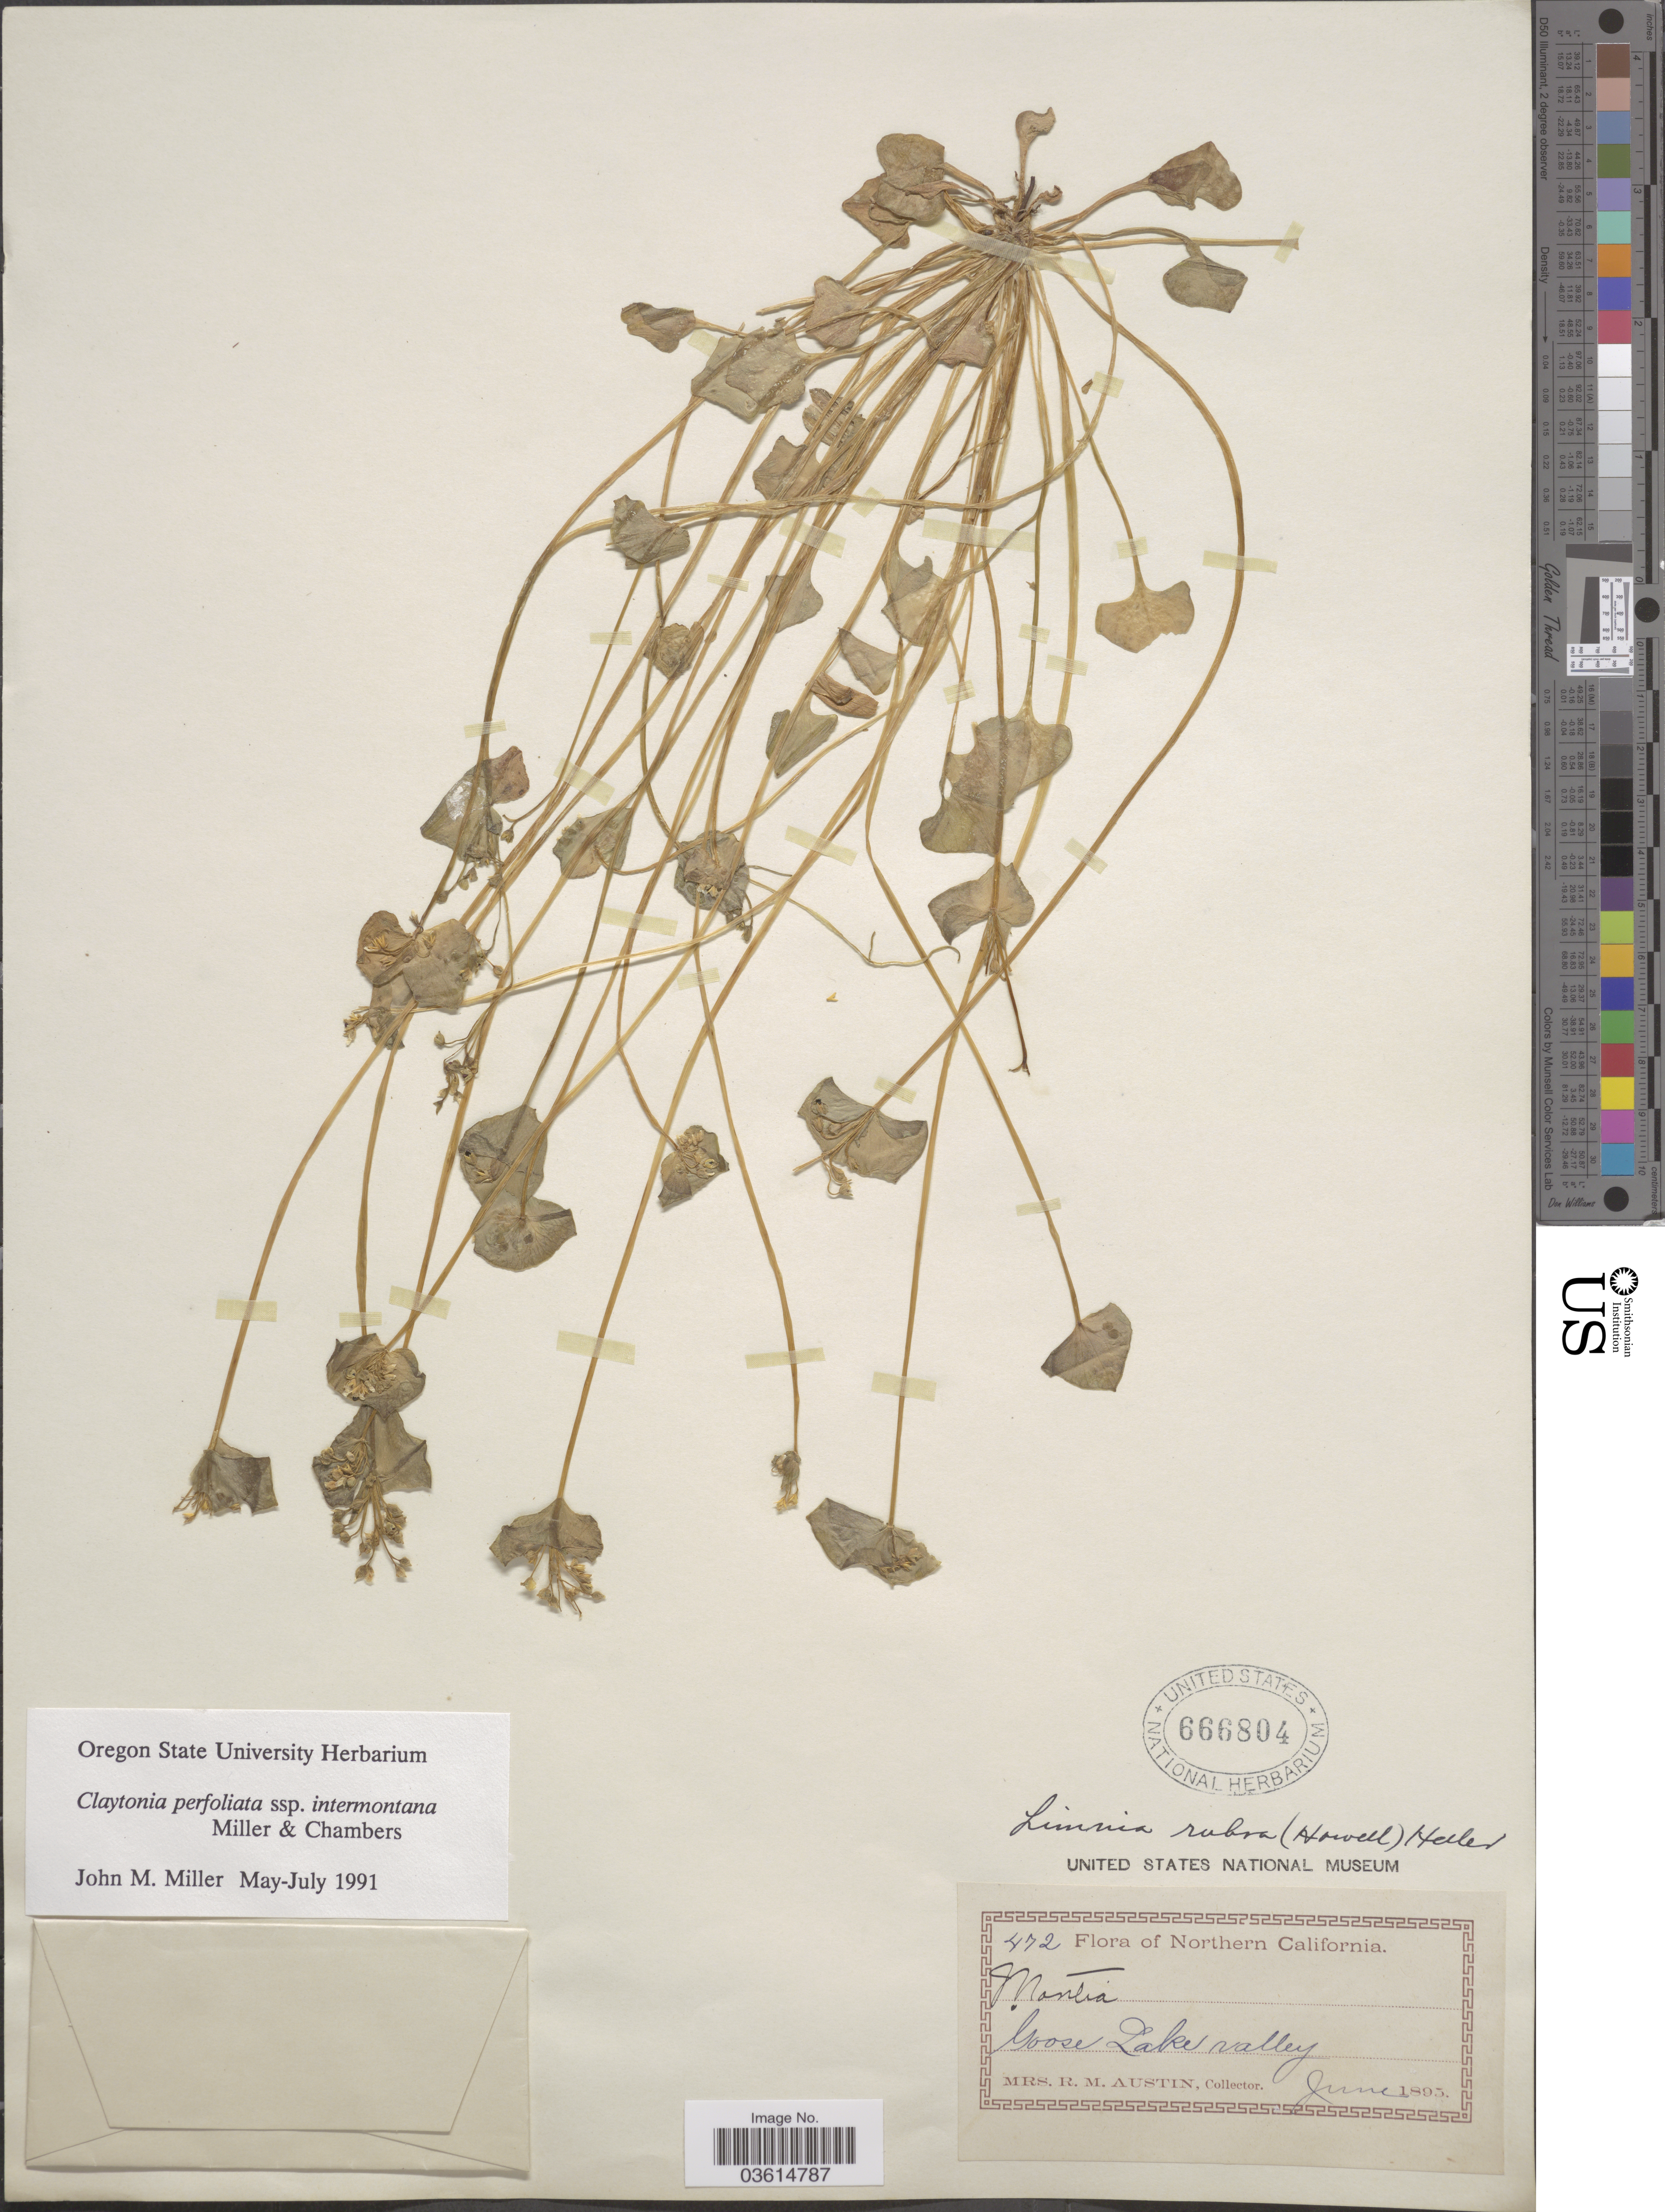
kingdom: Plantae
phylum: Tracheophyta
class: Magnoliopsida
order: Caryophyllales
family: Montiaceae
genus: Claytonia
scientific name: Claytonia perfoliata subsp. intermontana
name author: Mill. & Chambers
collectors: R. Austin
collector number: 472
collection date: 1895-06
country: United States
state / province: California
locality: Northern California. Goose Lake valley.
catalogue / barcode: US 666804